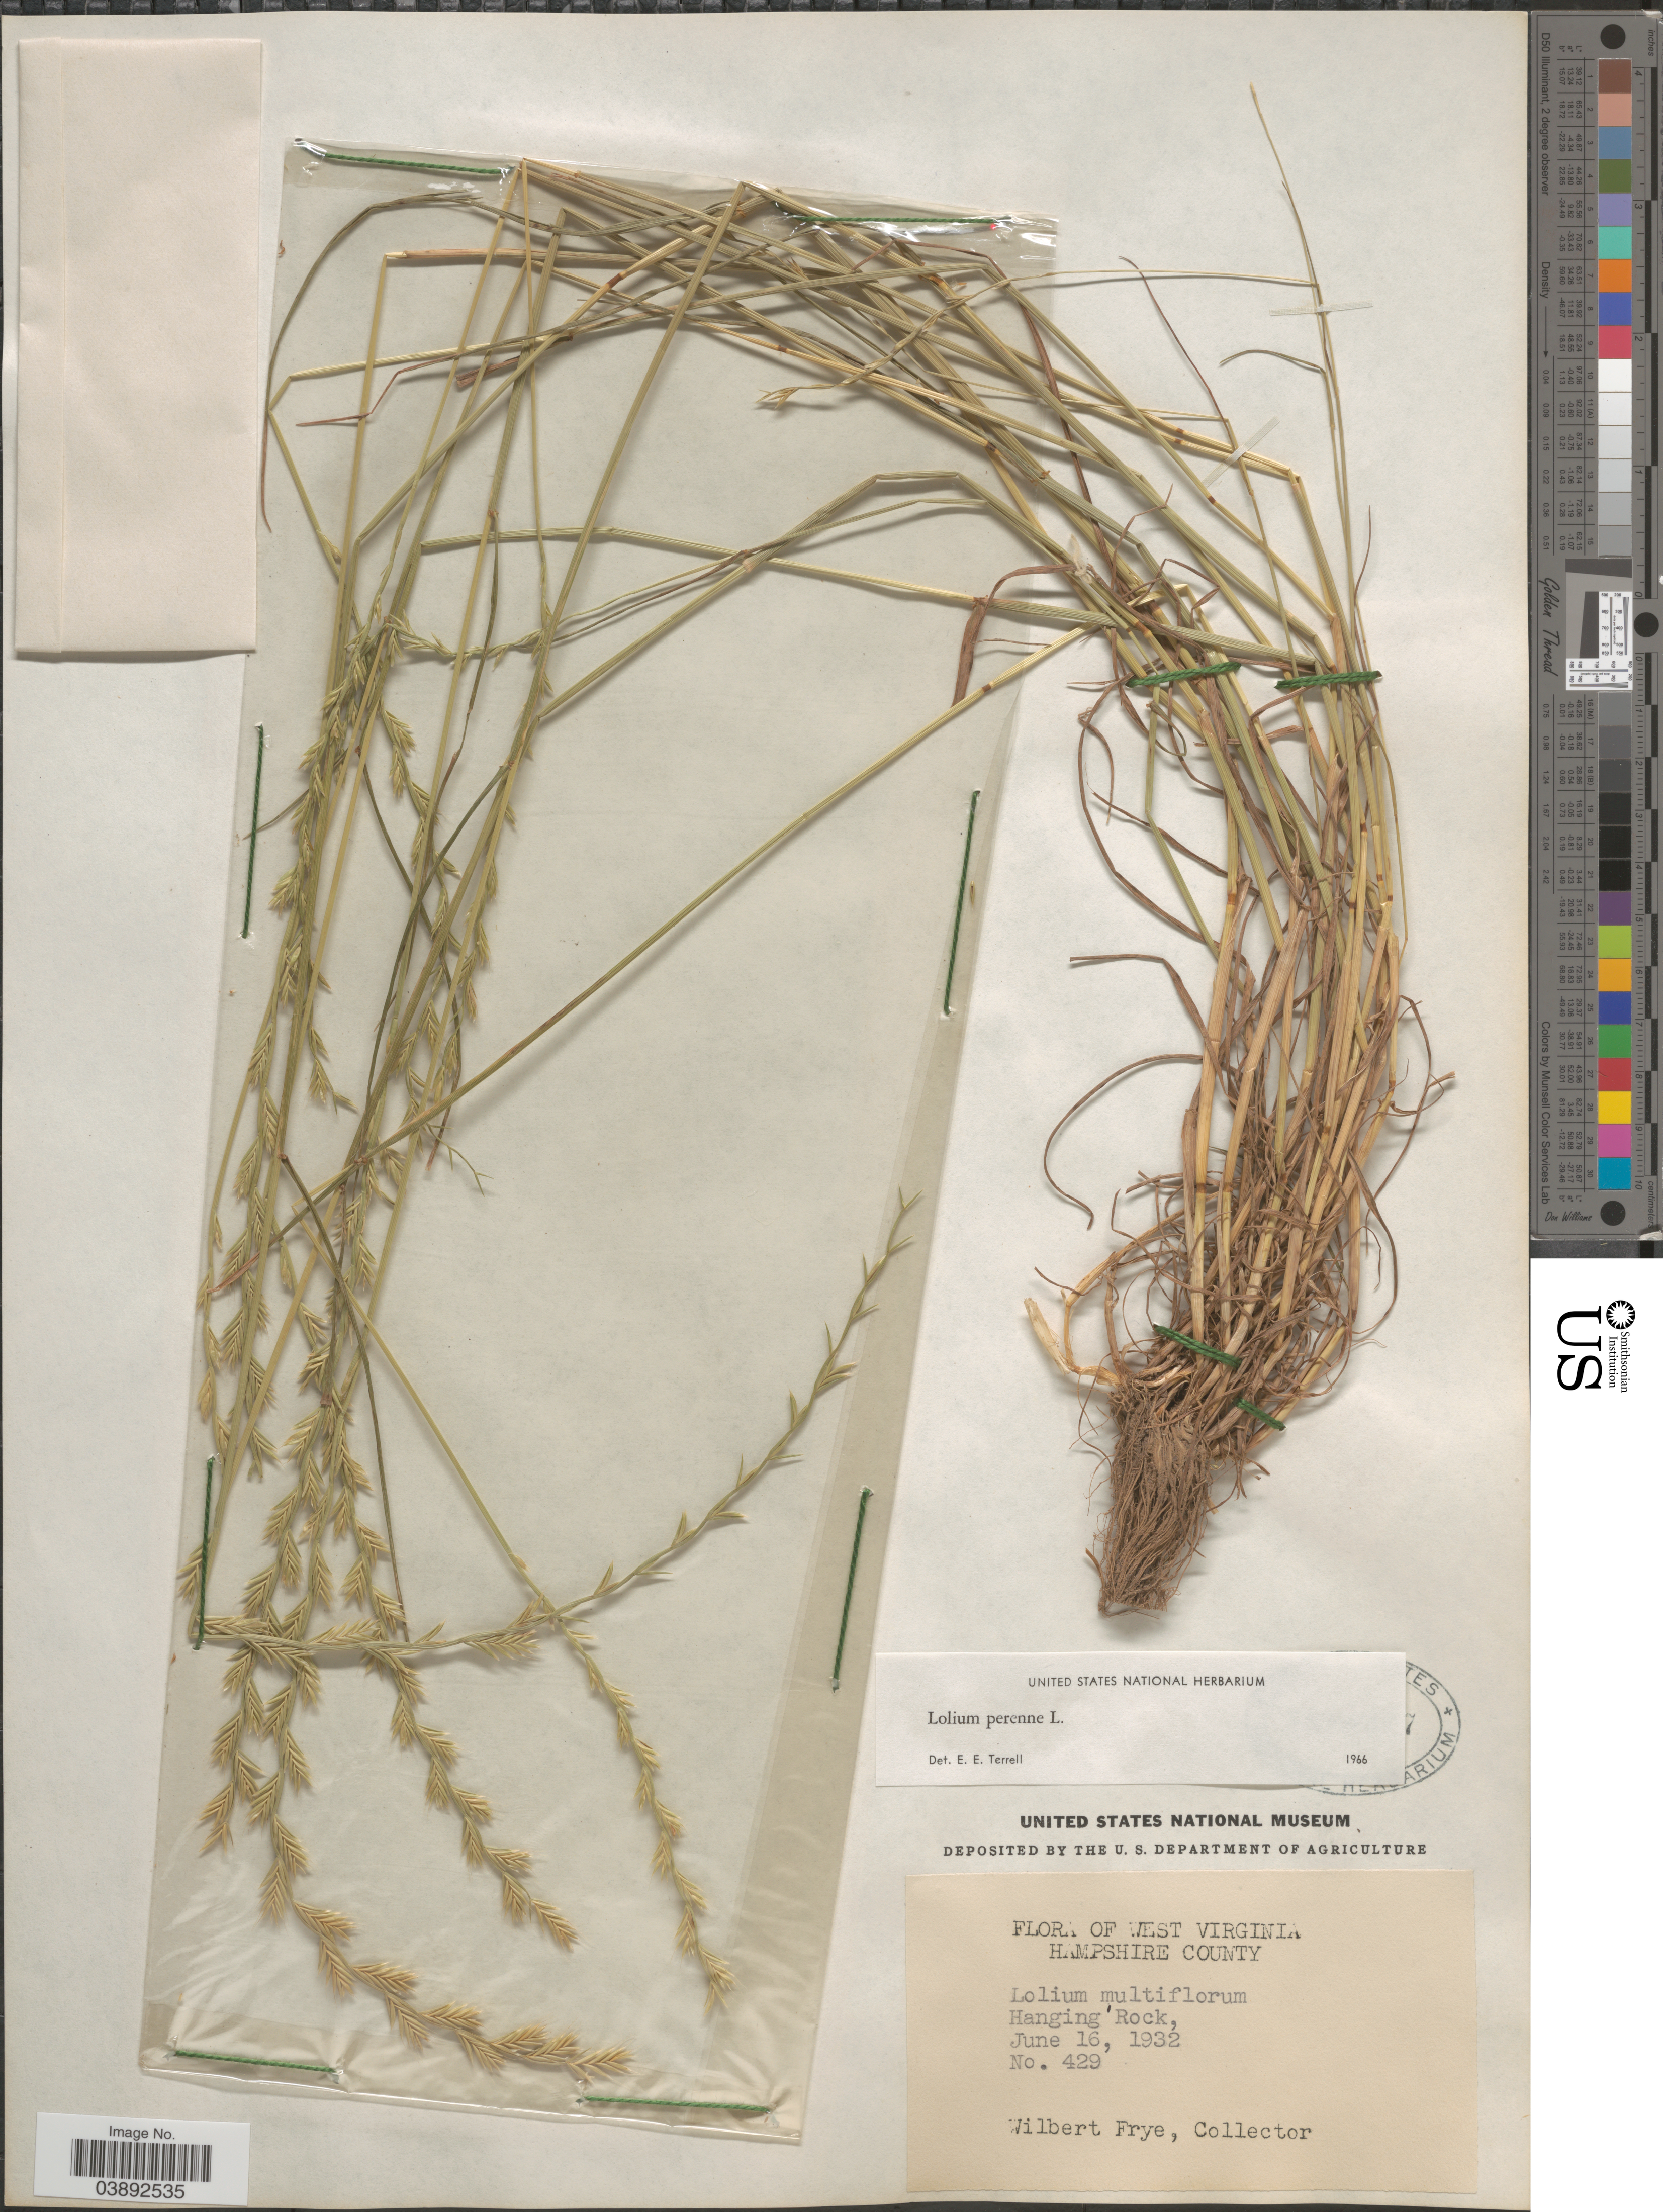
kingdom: Plantae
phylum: Tracheophyta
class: Liliopsida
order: Poales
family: Poaceae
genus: Lolium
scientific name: Lolium perenne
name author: L.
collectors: W. Frye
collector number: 429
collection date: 1932-06-16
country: United States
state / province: West Virginia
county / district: Hampshire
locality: Hampshire County. Hanging Rock.